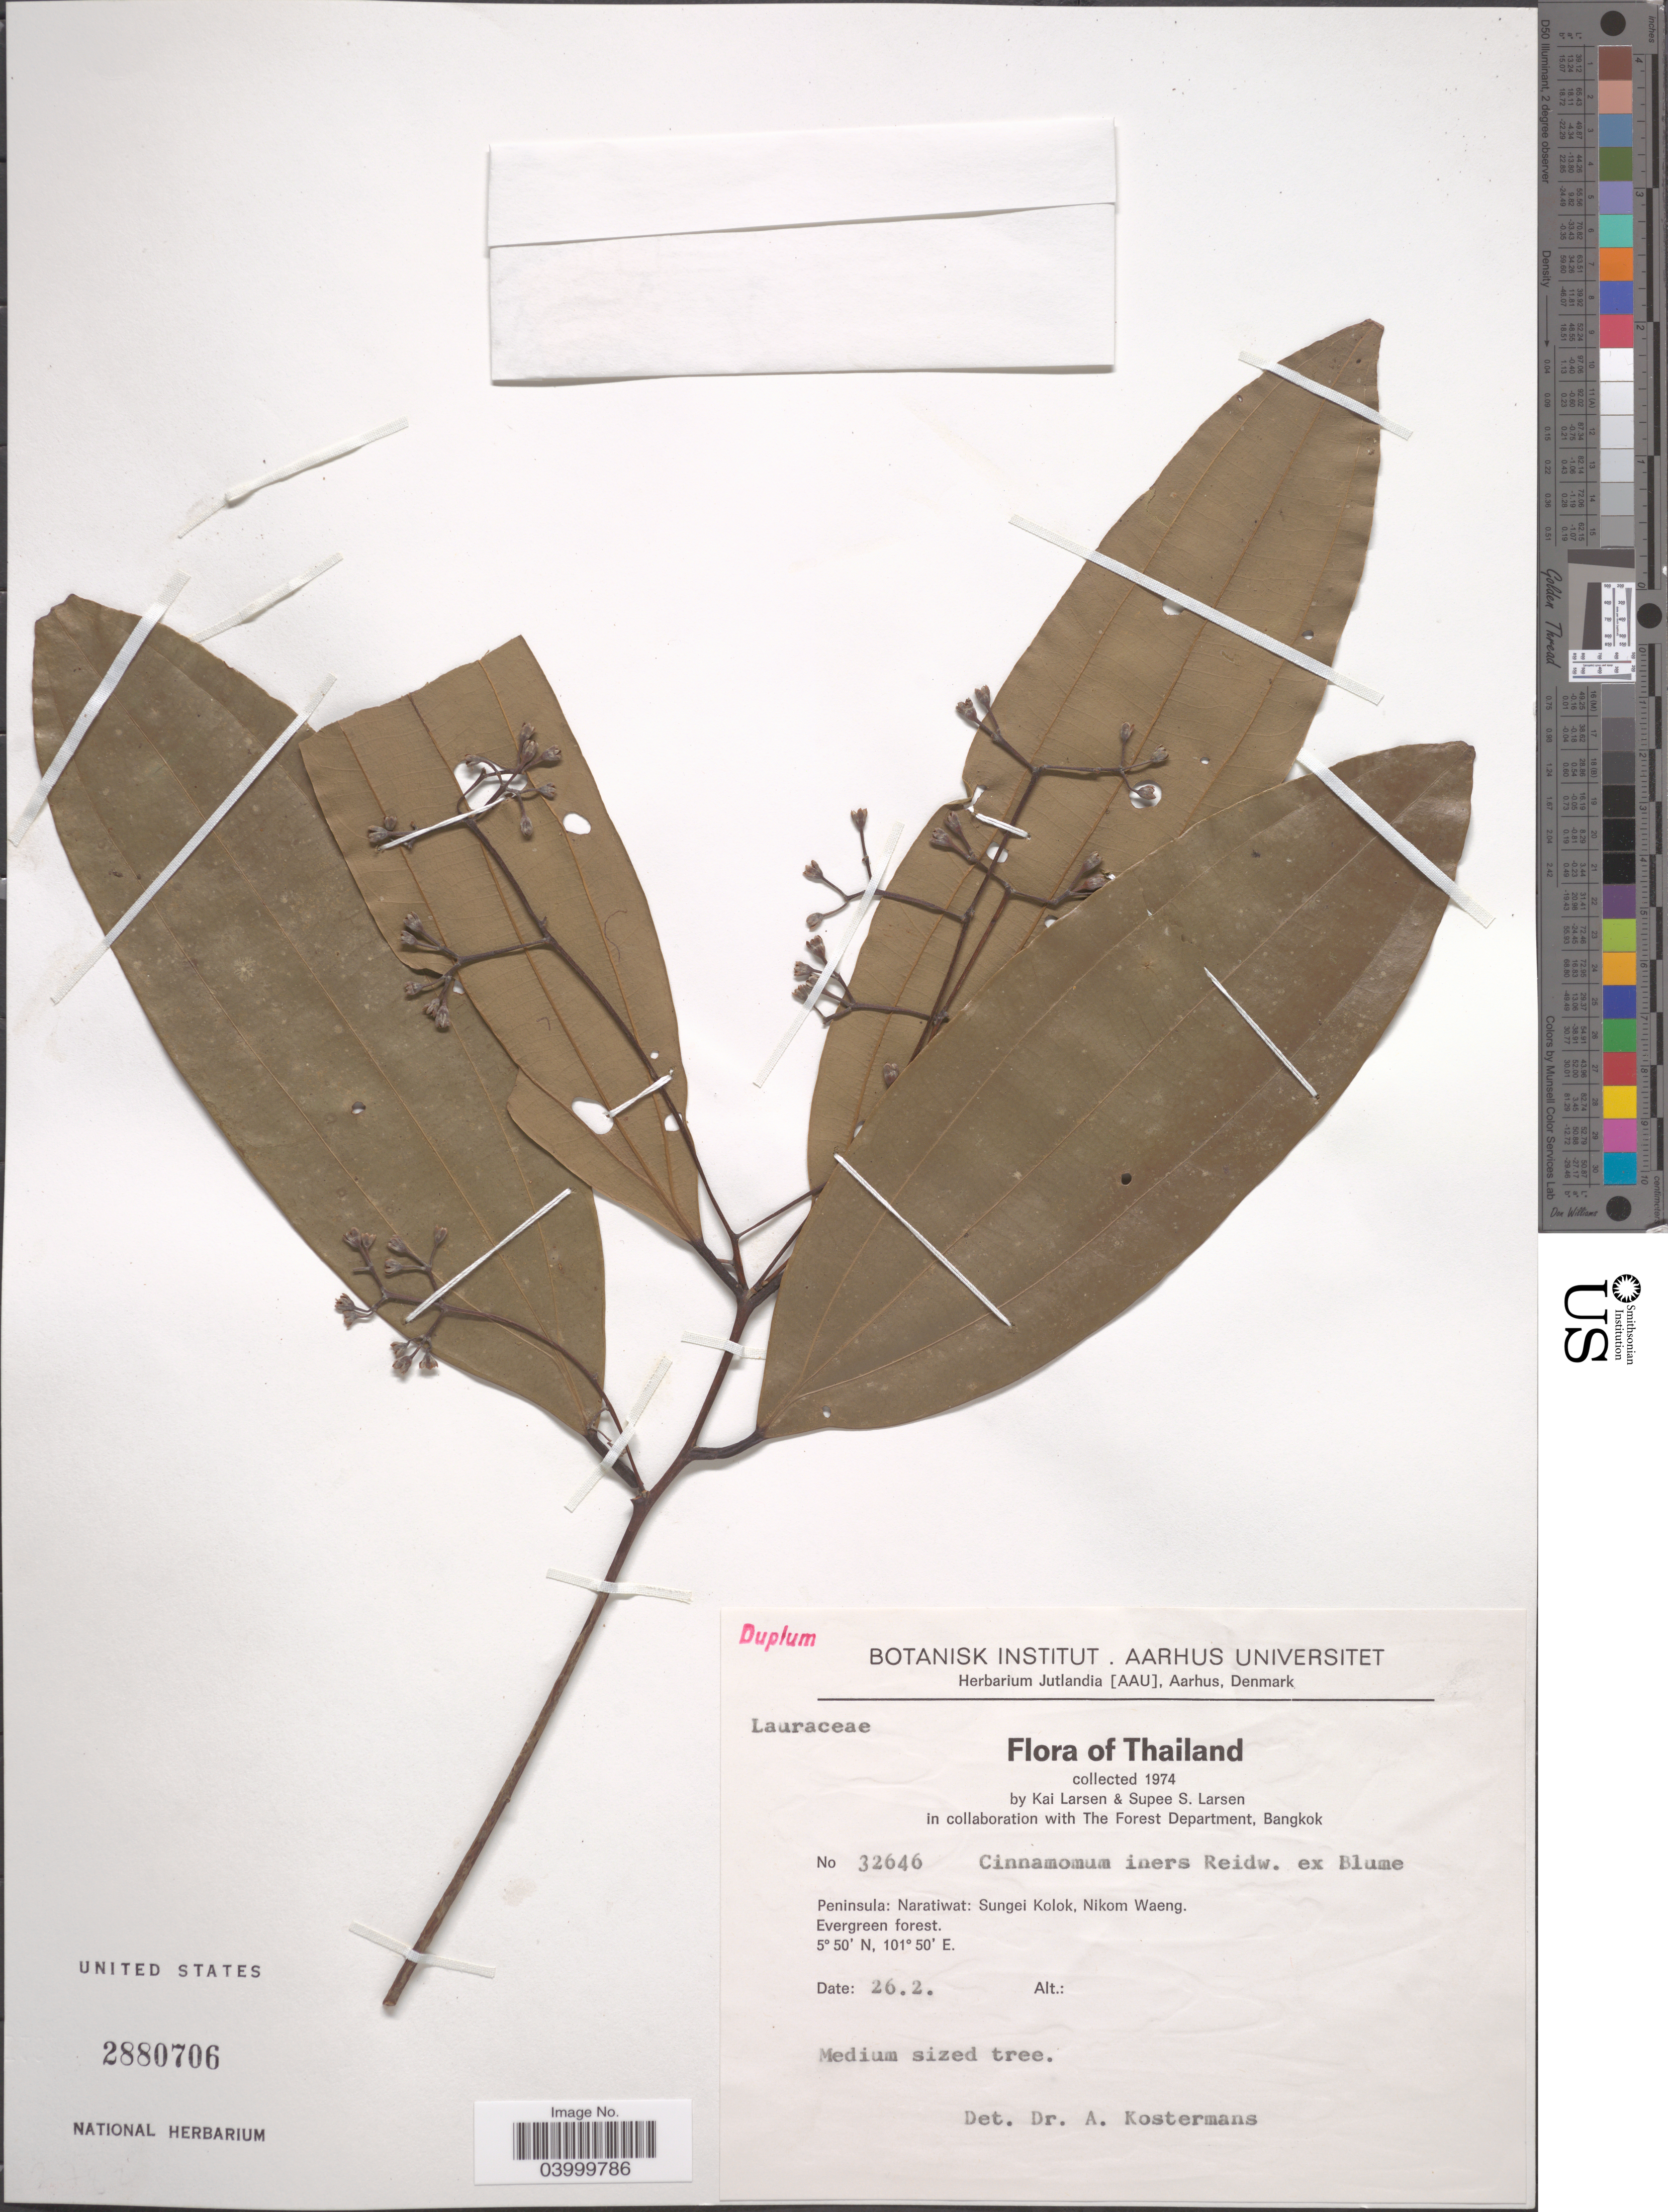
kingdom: Plantae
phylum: Tracheophyta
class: Magnoliopsida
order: Laurales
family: Lauraceae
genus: Cinnamomum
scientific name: Cinnamomum iners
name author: Reinw. ex Blume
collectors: K. Larsen & S. Larsen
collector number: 32646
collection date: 1974-02-26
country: Thailand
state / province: Narathiwat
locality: Peninsula: Naratiwat: Sungei Kolok, Nikom Waeng.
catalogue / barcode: US 2880706